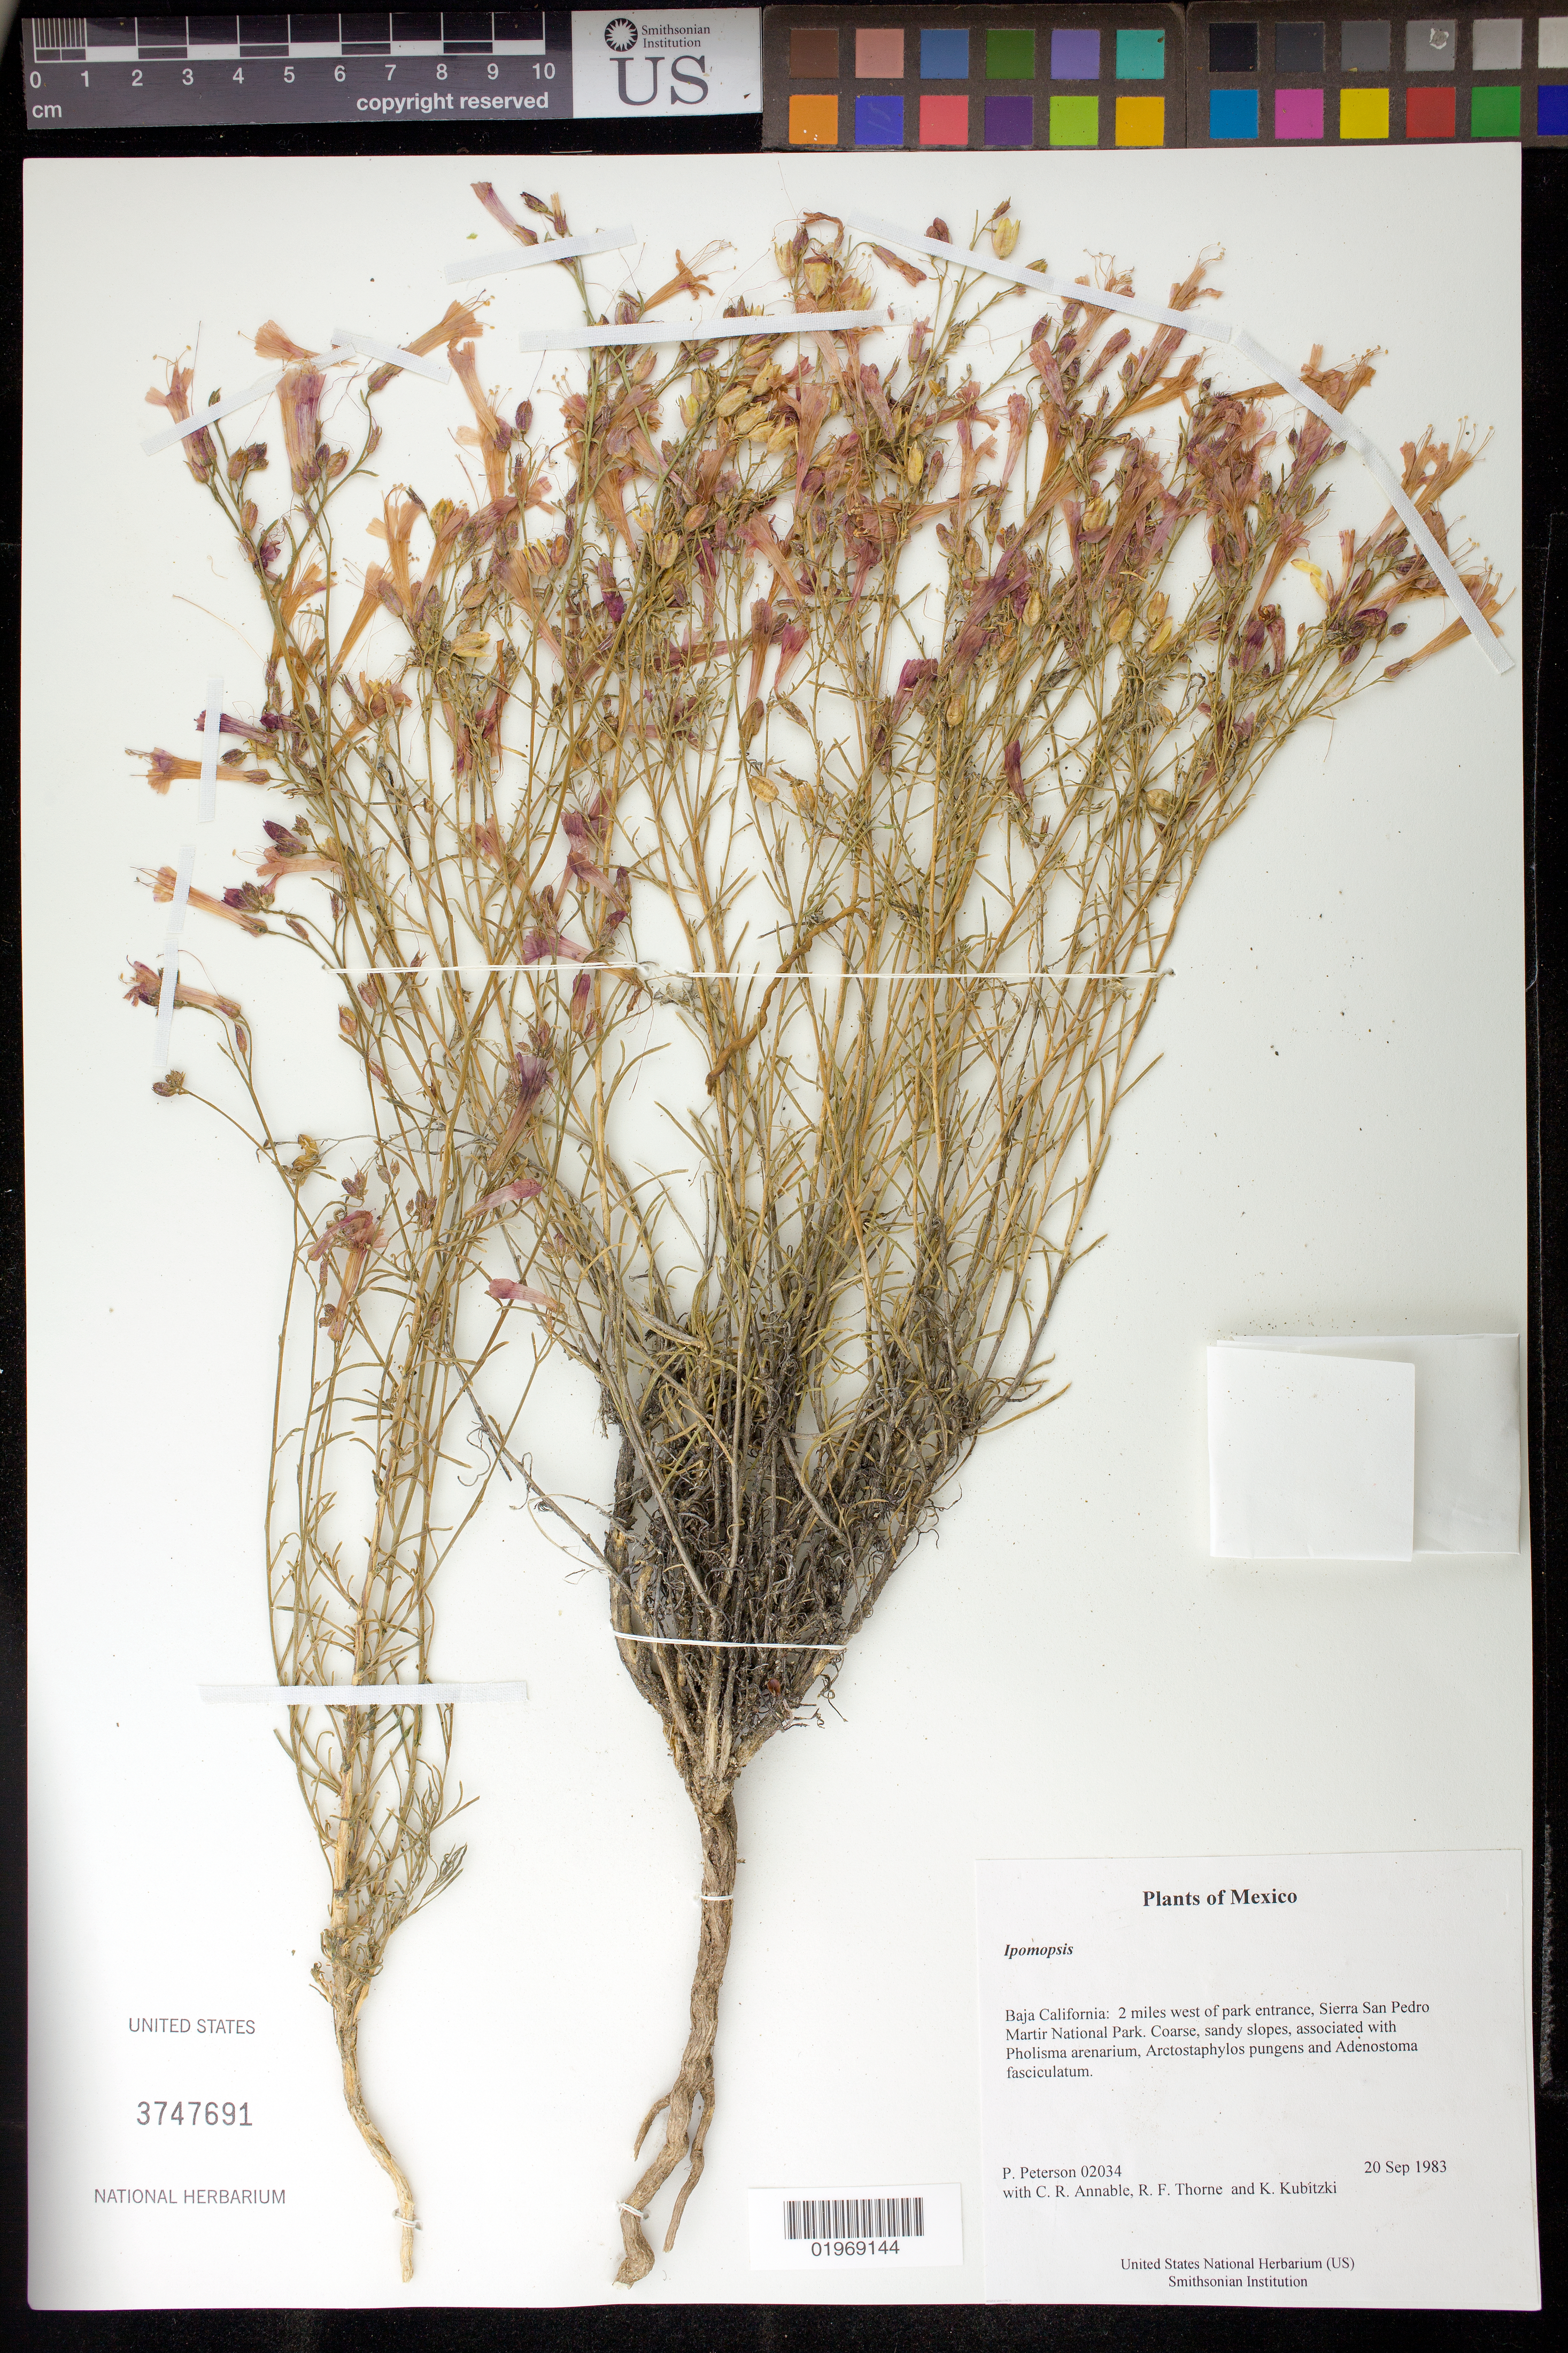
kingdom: Plantae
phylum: Tracheophyta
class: Magnoliopsida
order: Ericales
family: Polemoniaceae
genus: Ipomopsis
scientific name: Ipomopsis sp.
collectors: P. M. Peterson, C. R. Annable, R. F. Thorne & K. Kubitzki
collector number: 02034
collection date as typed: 20 Sep 1983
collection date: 1983-09-20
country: Mexico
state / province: Baja California Norte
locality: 2 miles west of park entrance, Sierra San Pedro Martir National Park.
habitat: Coarse, sandy slopes, associated with Pholisma arenarium, Arctostaphylos pungens and Adenostoma fasciculatum.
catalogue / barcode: US 3747691